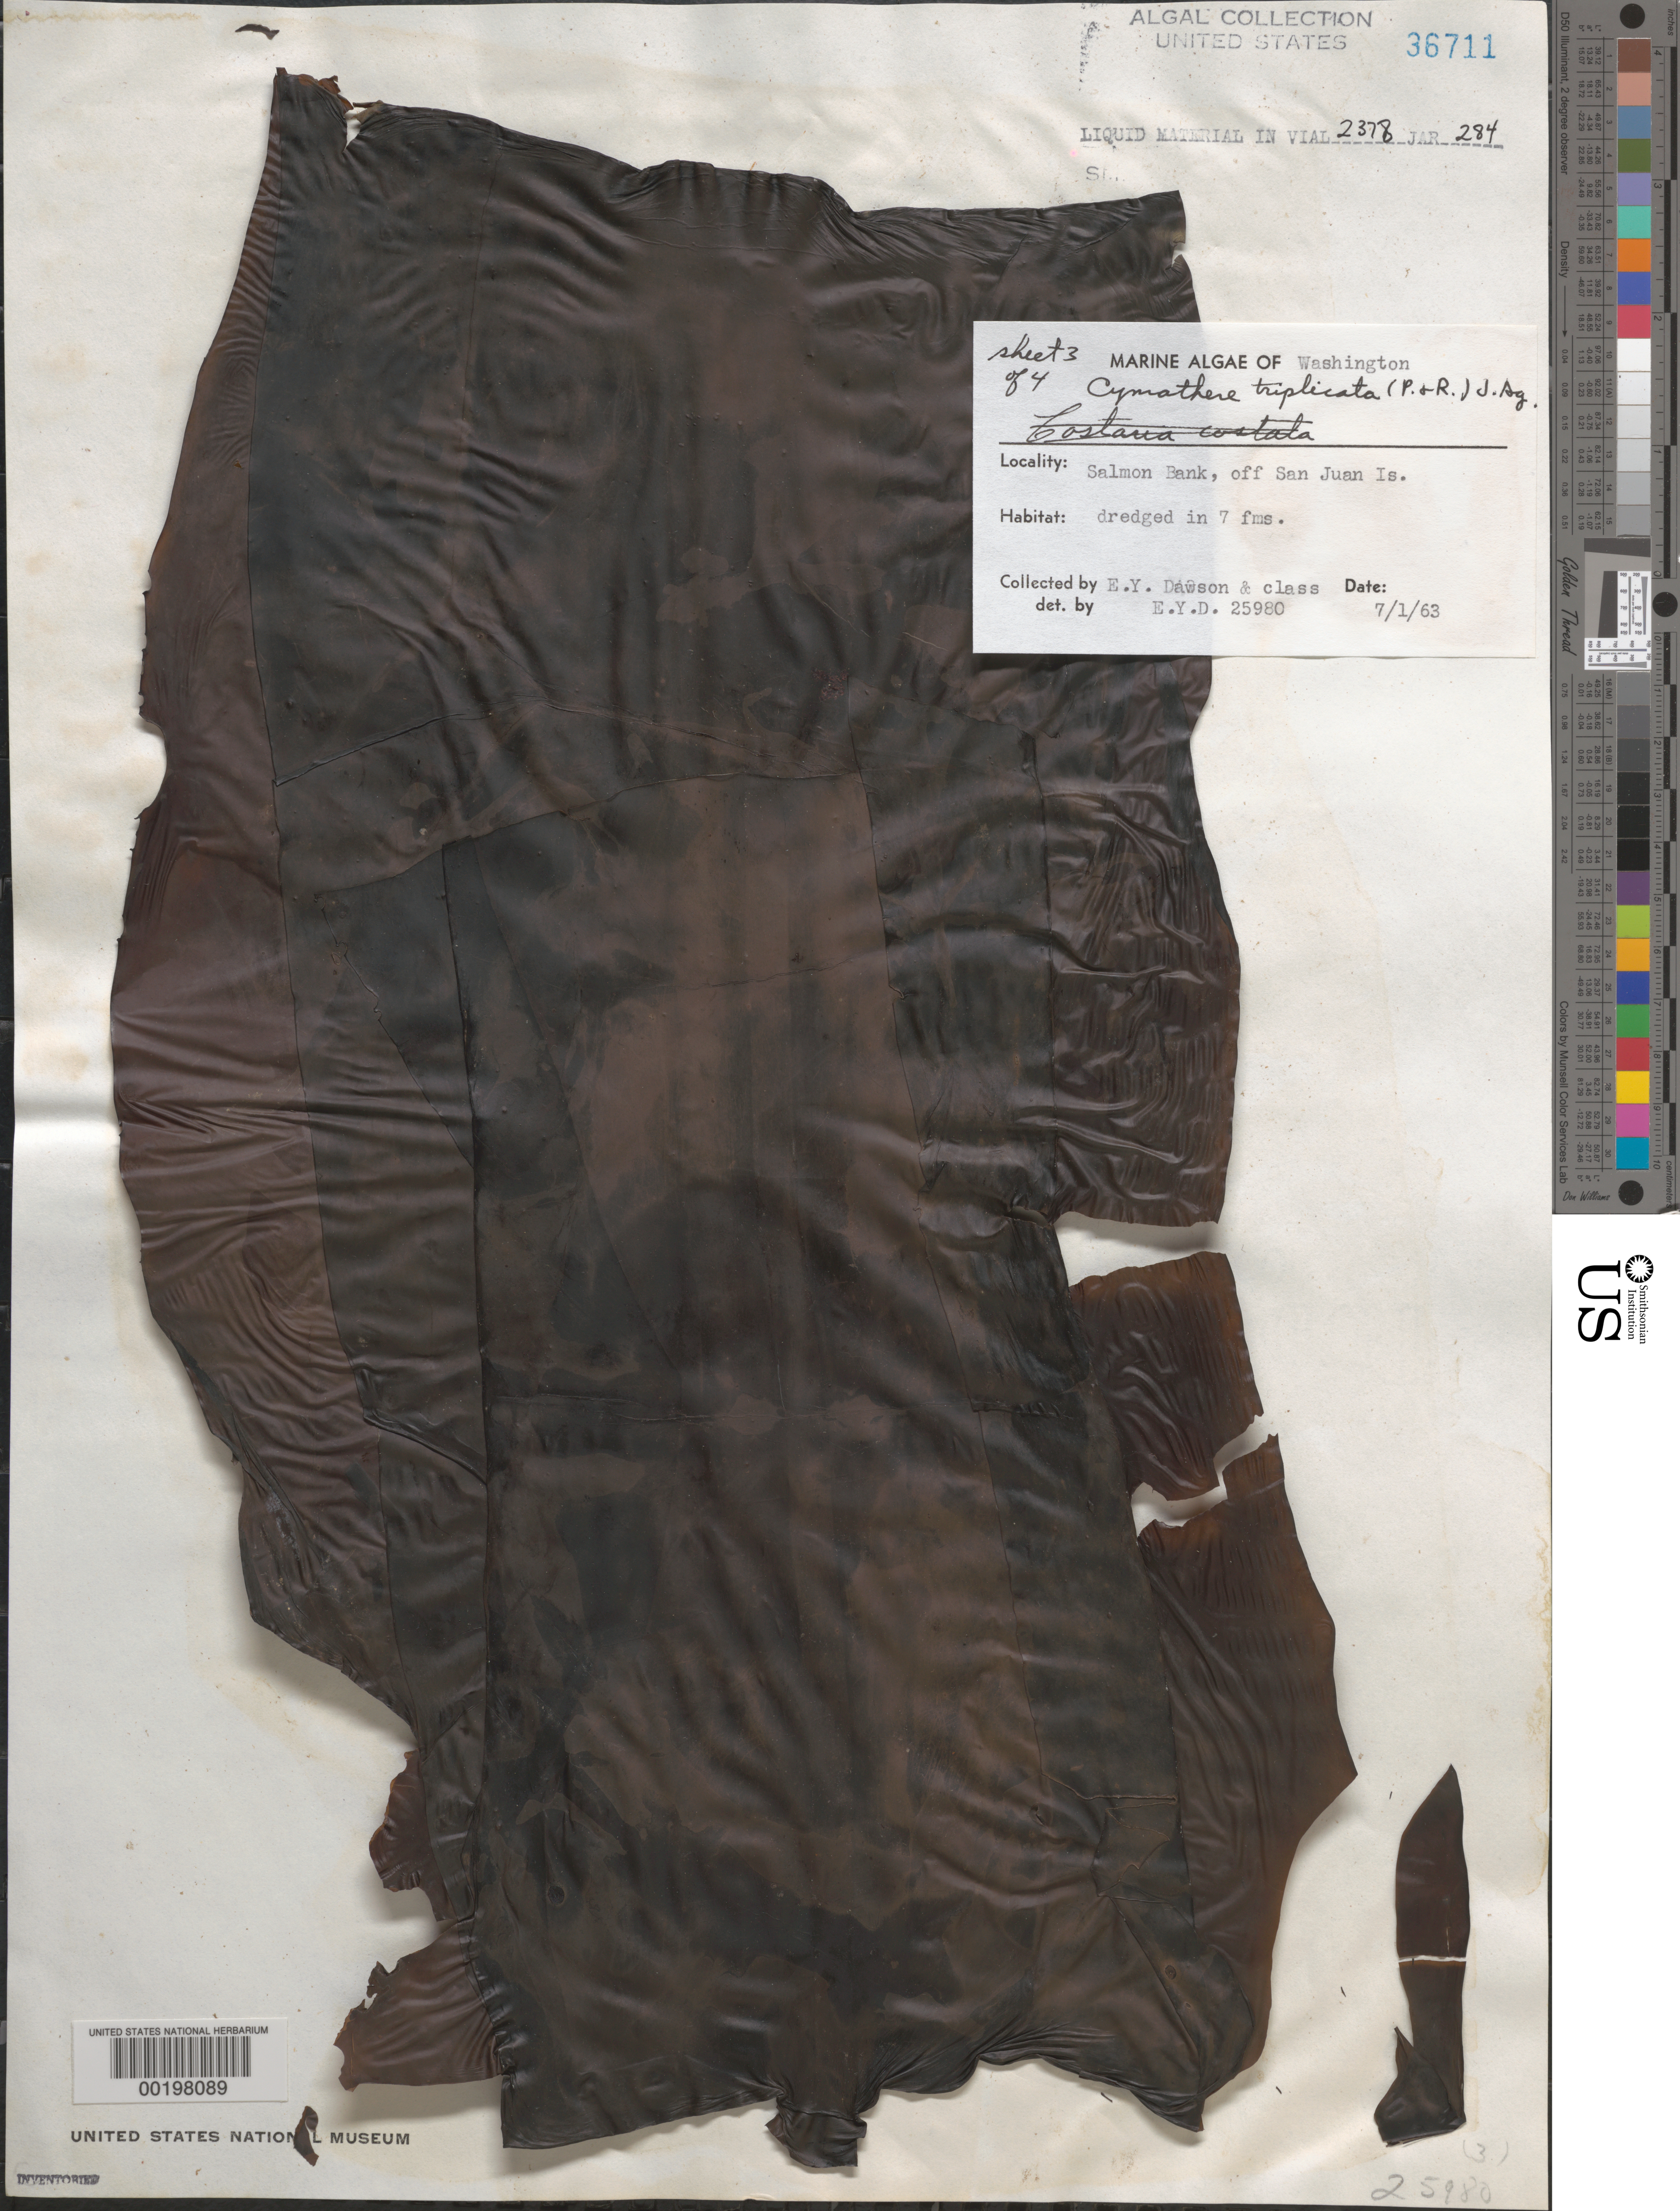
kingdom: Chromista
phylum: Ochrophyta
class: Phaeophyceae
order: Laminariales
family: Laminariaceae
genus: Cymathaere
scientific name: Cymathaere triplicata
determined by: Dawson, E. Y.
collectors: E. Y. Dawson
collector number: EYD 25980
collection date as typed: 01 Jul 1963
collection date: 1963-07-01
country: United States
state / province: Washington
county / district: San Juan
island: San Juan Island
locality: Salmon Bank off San Juan Island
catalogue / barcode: US 36711